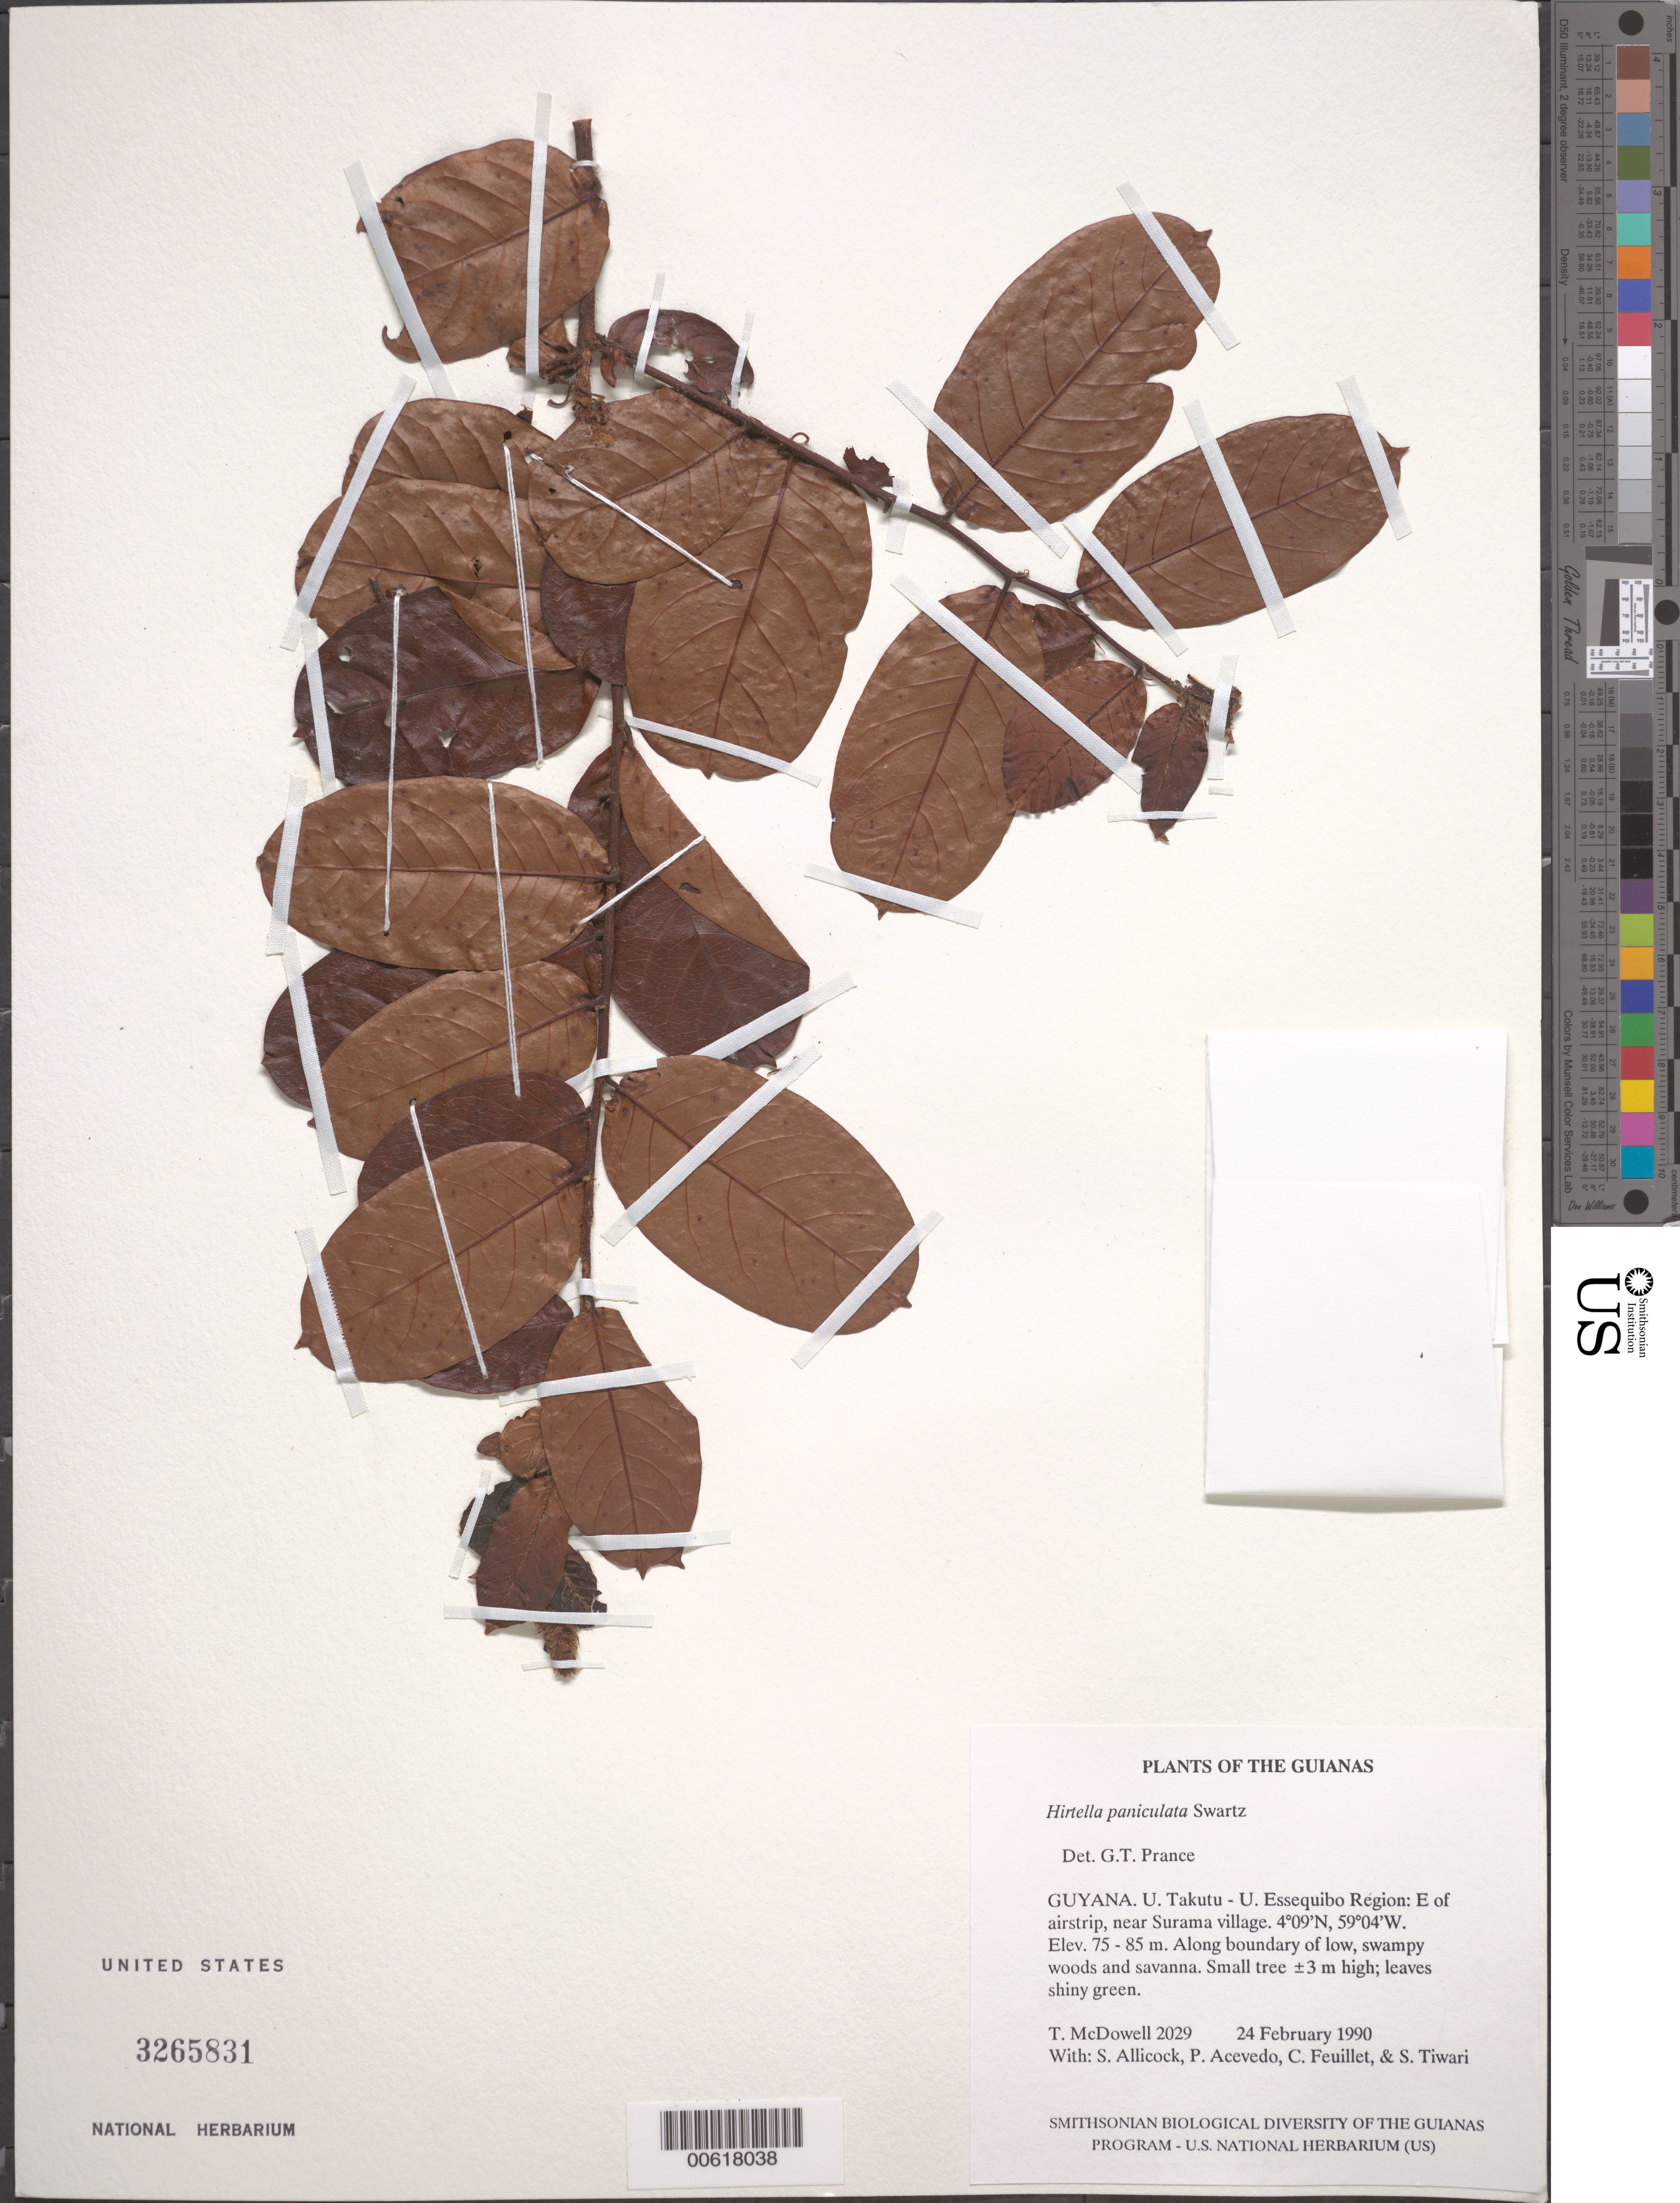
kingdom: Plantae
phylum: Tracheophyta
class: Magnoliopsida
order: Malpighiales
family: Chrysobalanaceae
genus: Hirtella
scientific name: Hirtella paniculata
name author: Sw.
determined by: Prance, G. T.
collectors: T. McDowell, S. Allicock, P. Acevedo-Rodr., C. Feuillet & S. Tiwari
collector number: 2029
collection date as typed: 24 February 1990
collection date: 1990-02-24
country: Guyana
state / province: U. Takutu-U. Essequibo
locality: E of airstrip, near Surama Village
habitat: Along boundary of low, swampy woods and savanna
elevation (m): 75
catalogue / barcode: US 3265831